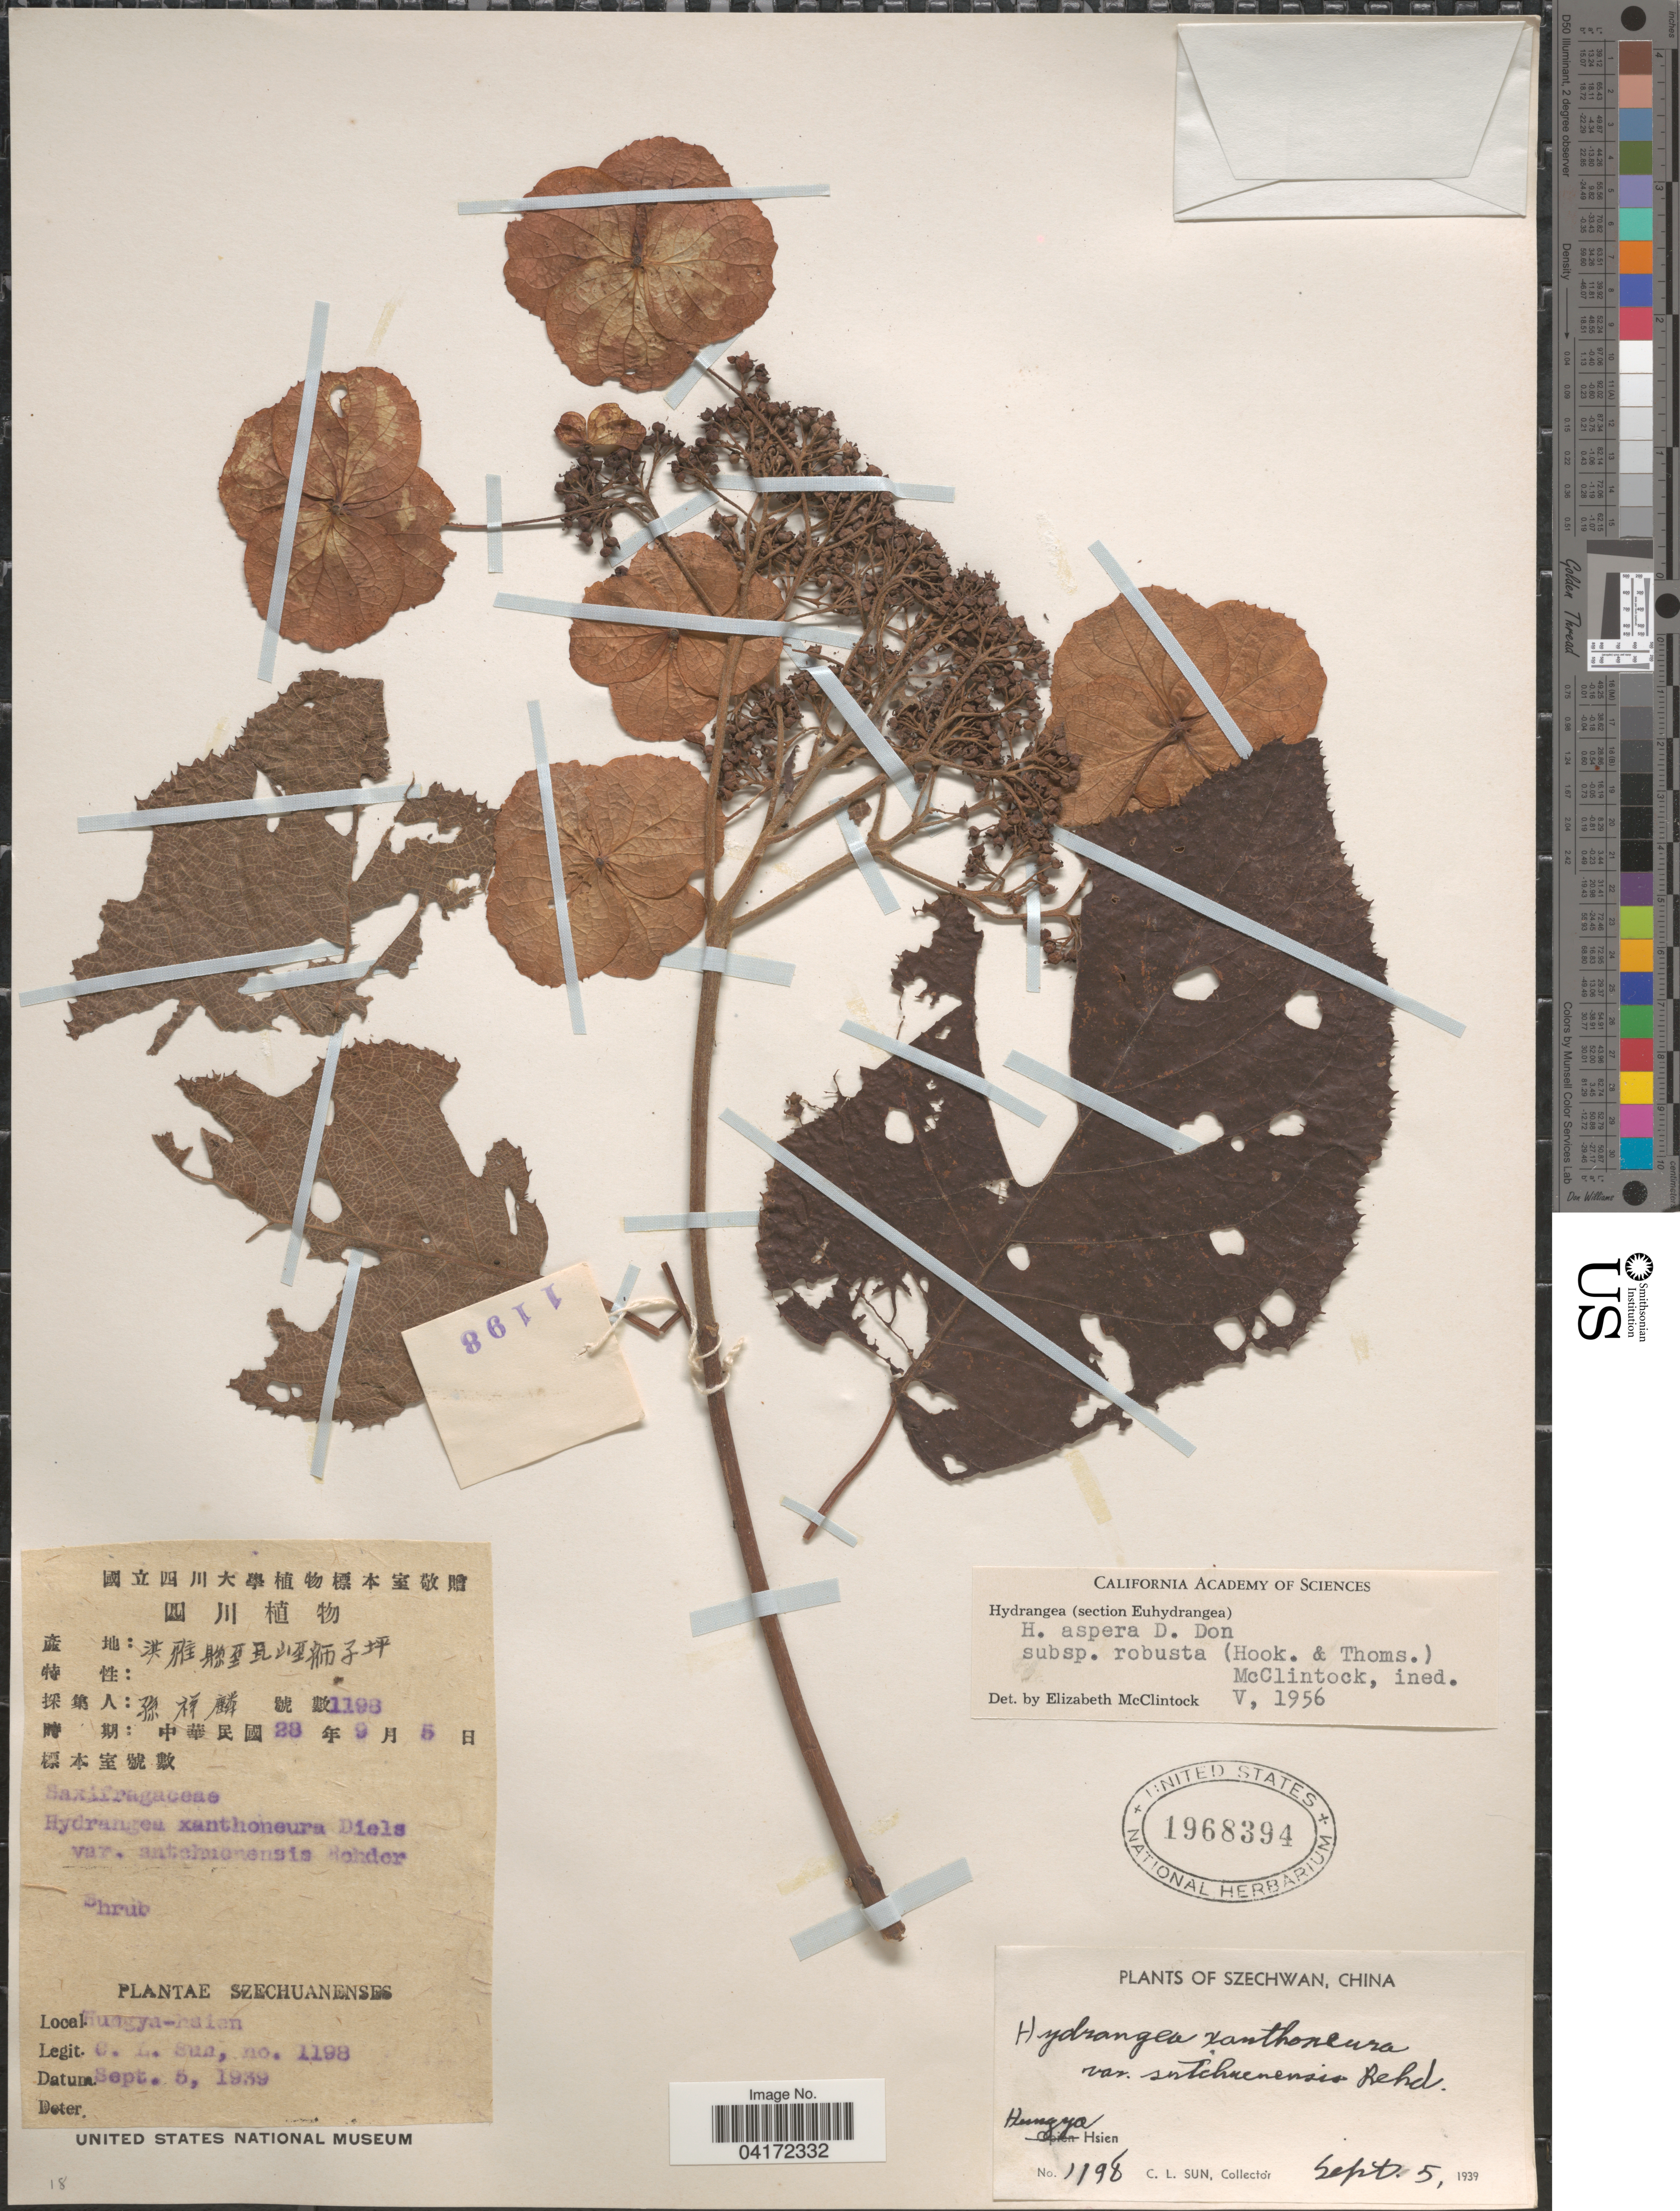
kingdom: Plantae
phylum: Tracheophyta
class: Magnoliopsida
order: Cornales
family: Hydrangeaceae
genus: Hydrangea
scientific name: Hydrangea aspera subsp. robusta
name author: (Hook. f. & Thomson) E. M. McClint.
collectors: C. Sun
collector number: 1198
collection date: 1939-09-05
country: China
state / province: Sichuan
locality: Szechwan. Hungya Hsien.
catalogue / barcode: US 1968394